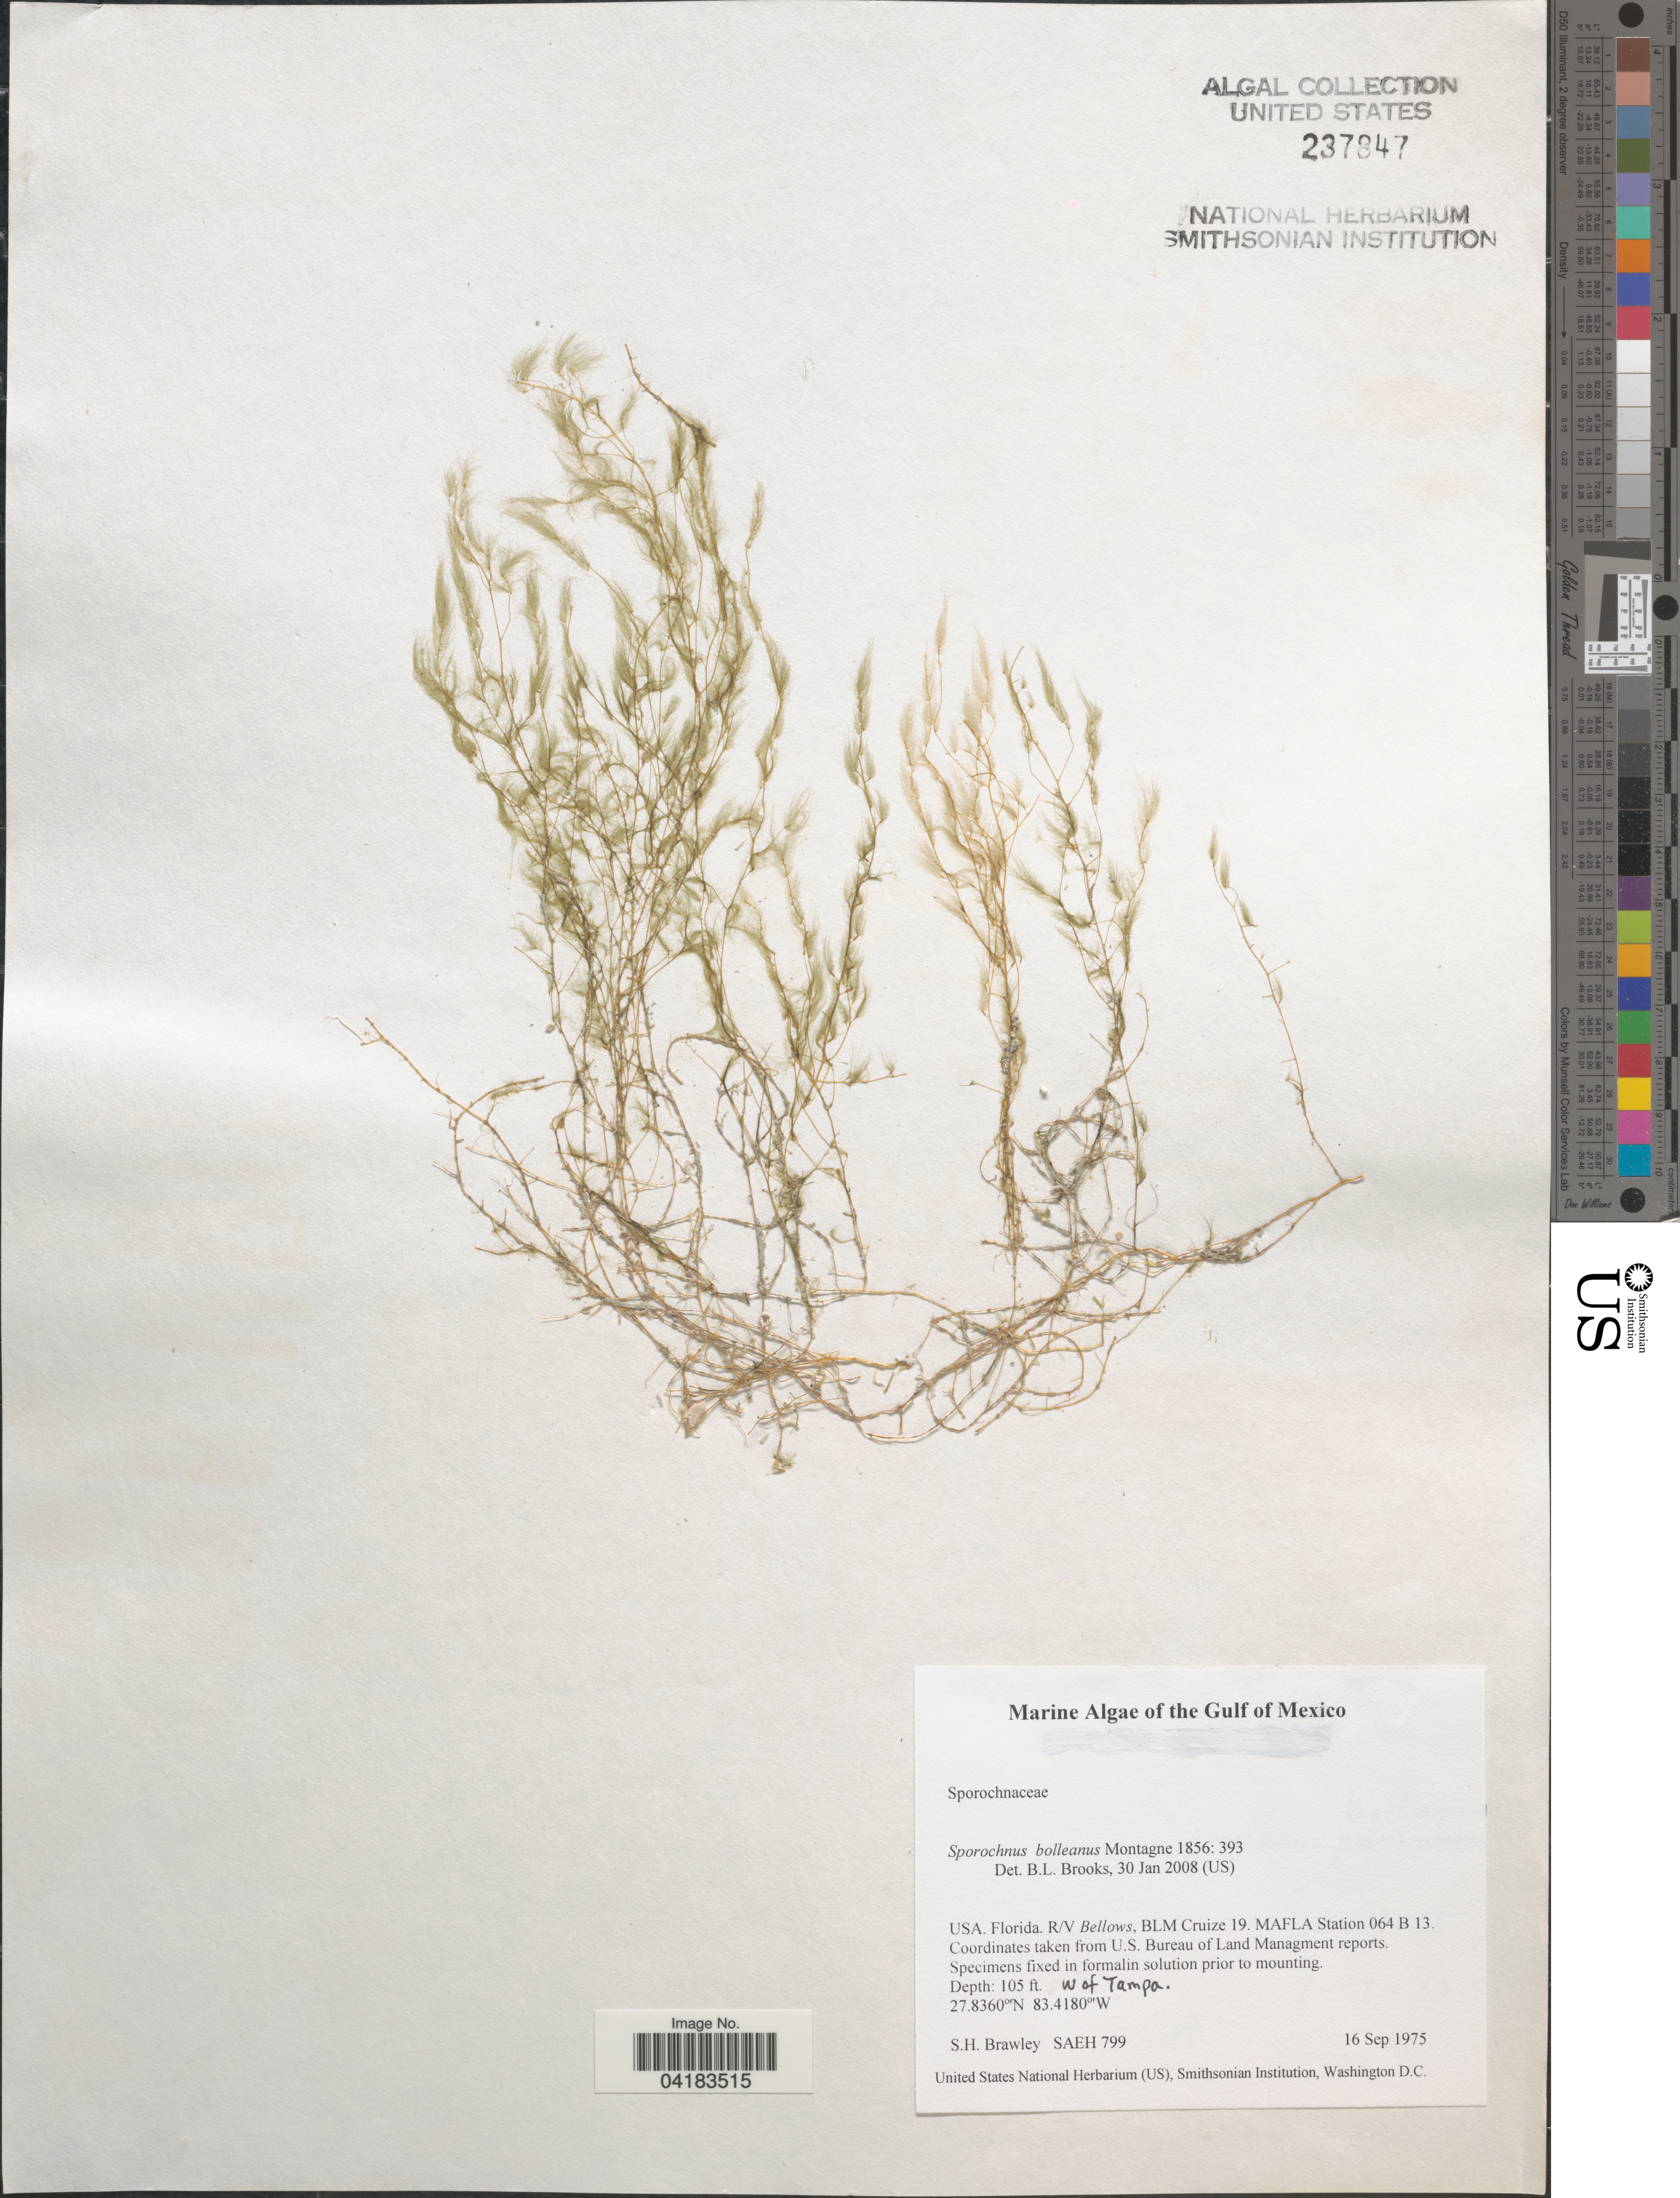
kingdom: Chromista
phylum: Ochrophyta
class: Phaeophyceae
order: Sporochnales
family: Sporochnaceae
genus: Sporochnus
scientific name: Sporochnus bolleanus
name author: Mont.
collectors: S. Brawley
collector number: SAEH799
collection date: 1975-09-16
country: United States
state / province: Florida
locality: The Gulf of Mexico. The Florida Middlegrounds. R/V Bellows, BLM Cruize 19. MAFLA Station 064 B 13. Coordinates taken from U.S. Bureau of Land Management reports. W of Tampa.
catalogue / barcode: US 237847